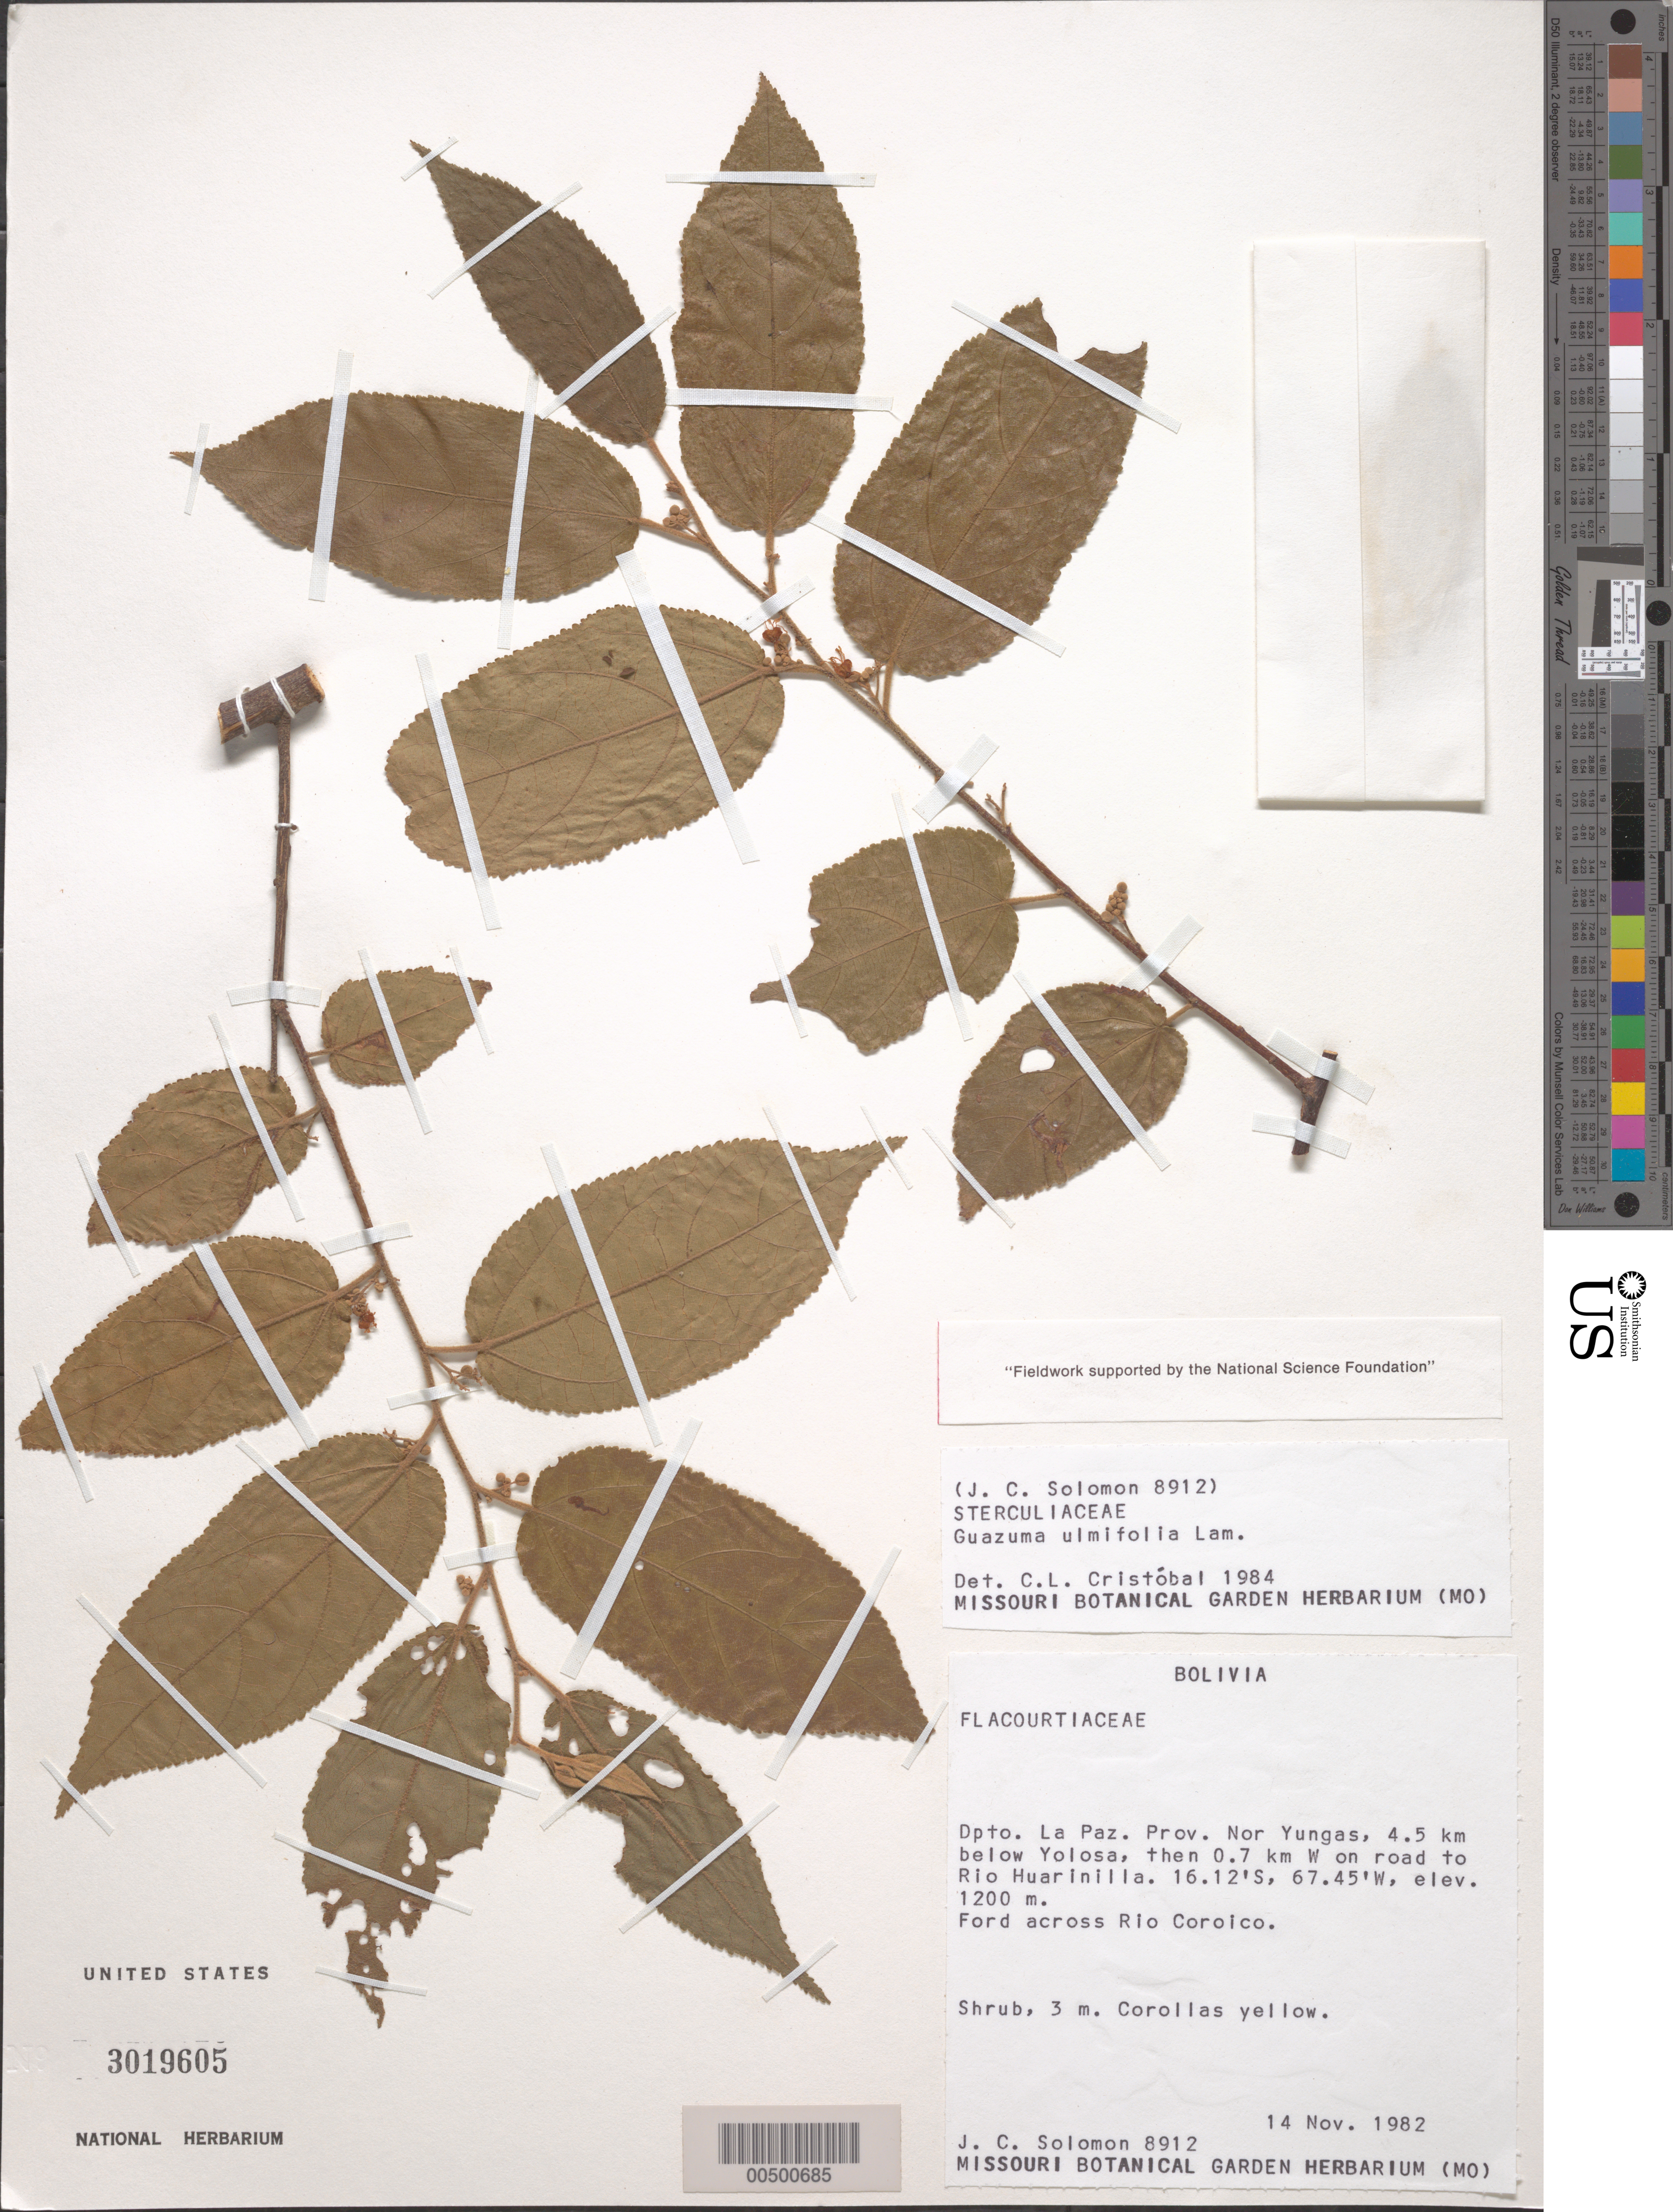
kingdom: Plantae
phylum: Tracheophyta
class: Magnoliopsida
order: Malvales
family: Malvaceae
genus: Guazuma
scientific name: Guazuma ulmifolia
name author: Lam.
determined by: Cristóbal, C. L.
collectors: J. C. Solomon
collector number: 8912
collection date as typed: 14 Nov 1982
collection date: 1982-11-14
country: Bolivia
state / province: La Paz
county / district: Nor Yungas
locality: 4.5 km below Yolosa, then 0.7 km W on road to Rio Huarinilla, ford across Rio Coroico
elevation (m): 1200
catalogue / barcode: US 3019605